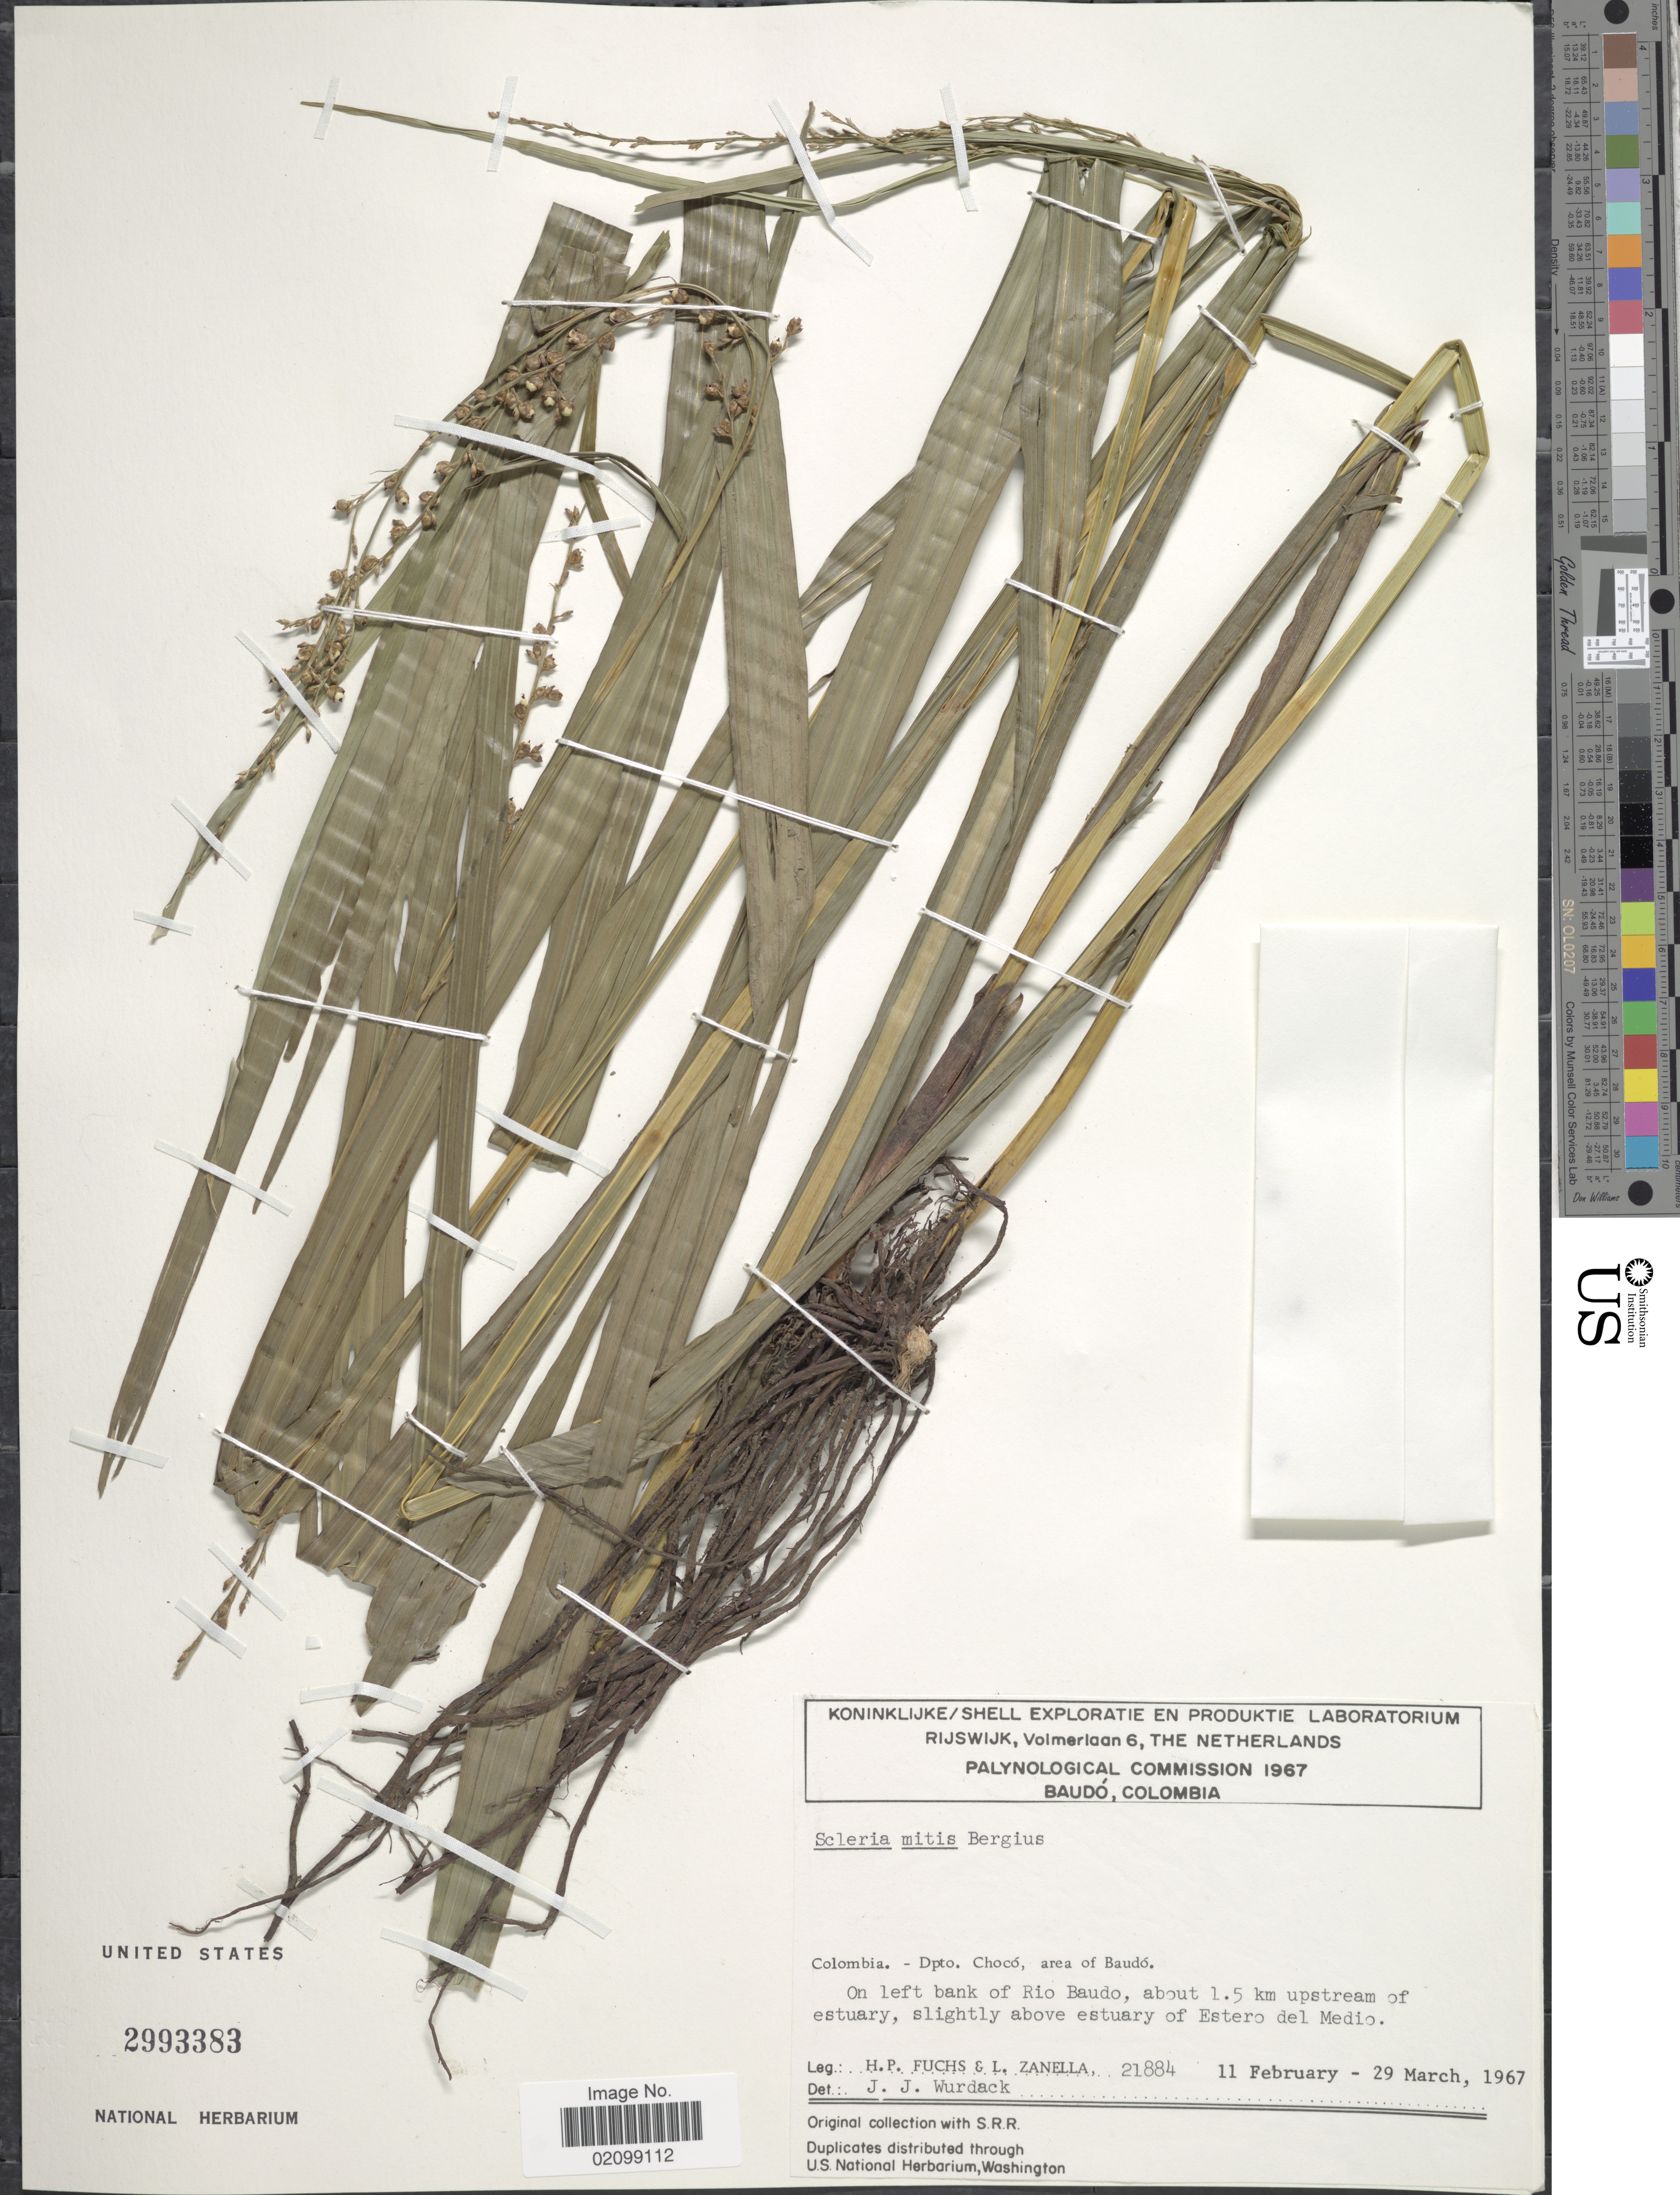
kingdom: Plantae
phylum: Tracheophyta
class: Liliopsida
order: Poales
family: Cyperaceae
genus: Scleria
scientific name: Scleria mitis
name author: P.J. Bergius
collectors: H. P. Fuchs & L. Zanella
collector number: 21884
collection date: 1967-02-11/1967-03-29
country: Colombia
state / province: Chocó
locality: Colombia. - Dpto.Choco, area of Baudo. On left bank of Rio Baudo, about 1.5 km upstream of estuary, slightly above estuary of Estero del Medio.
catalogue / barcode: US 2993383